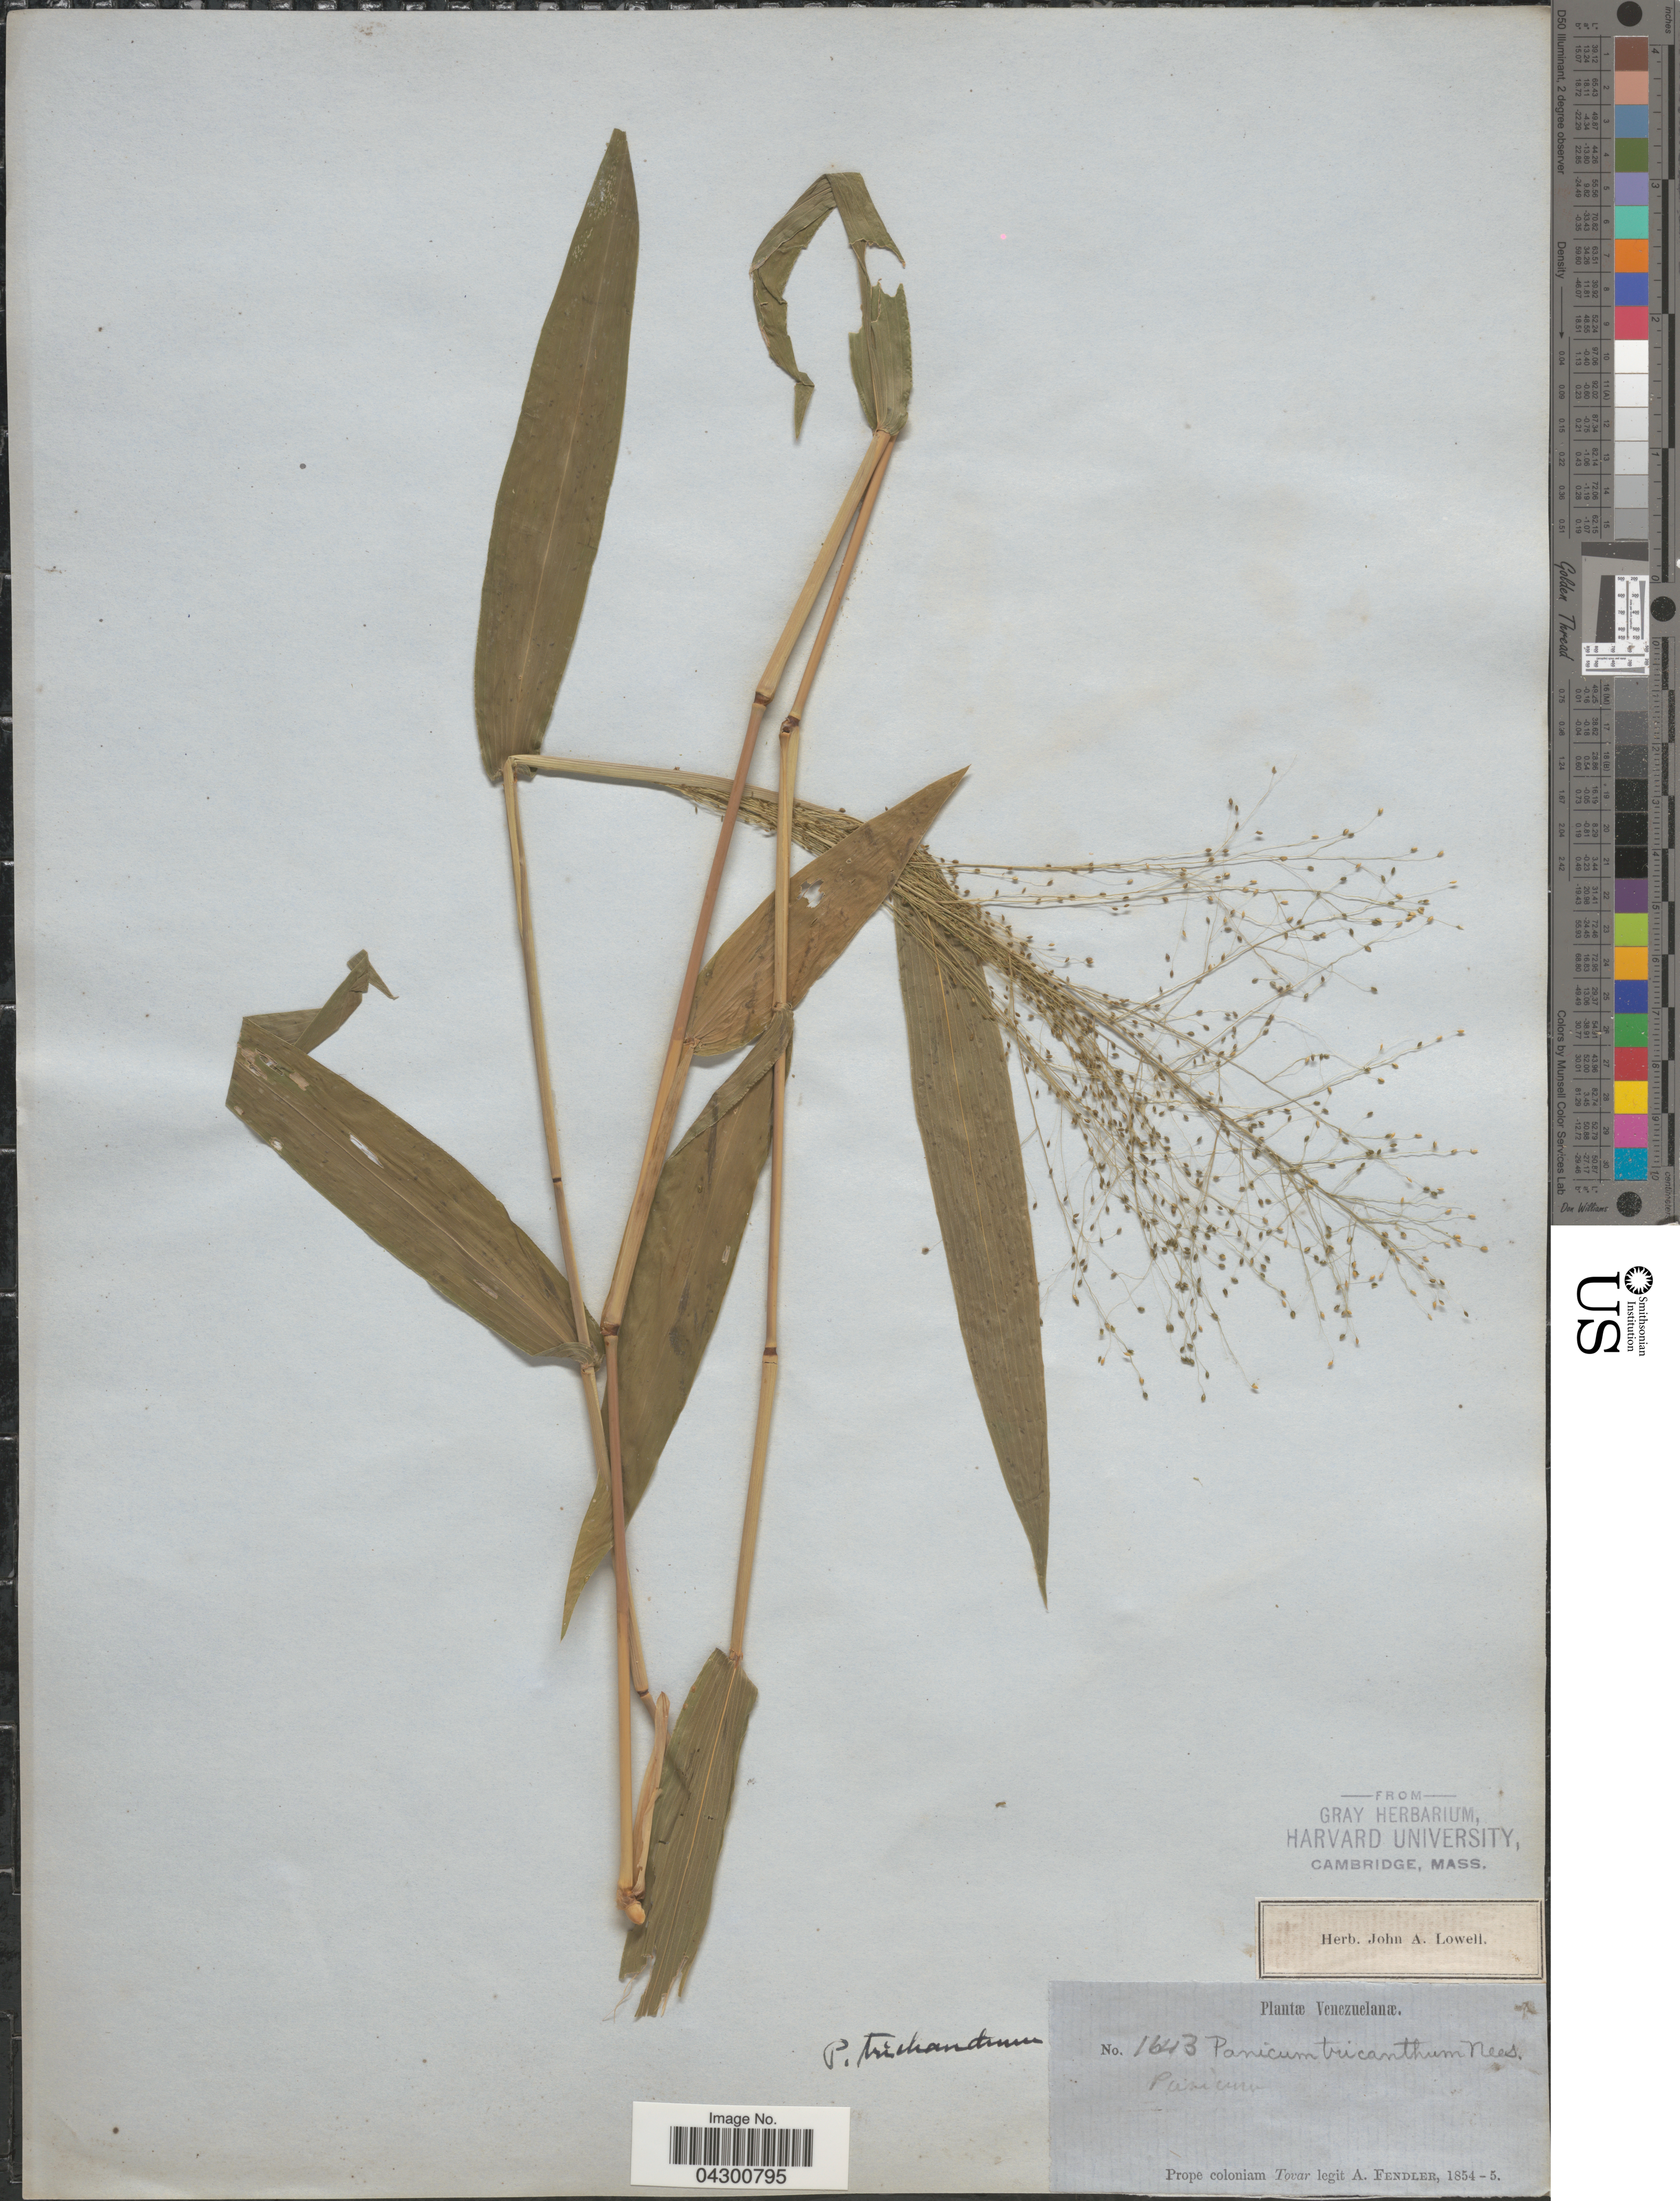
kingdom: Plantae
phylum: Tracheophyta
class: Liliopsida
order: Poales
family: Poaceae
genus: Panicum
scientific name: Panicum trichanthum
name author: Nees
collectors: A. Fendler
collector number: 1643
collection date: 1854/1855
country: Venezuela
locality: Prope coloniam Tovar.